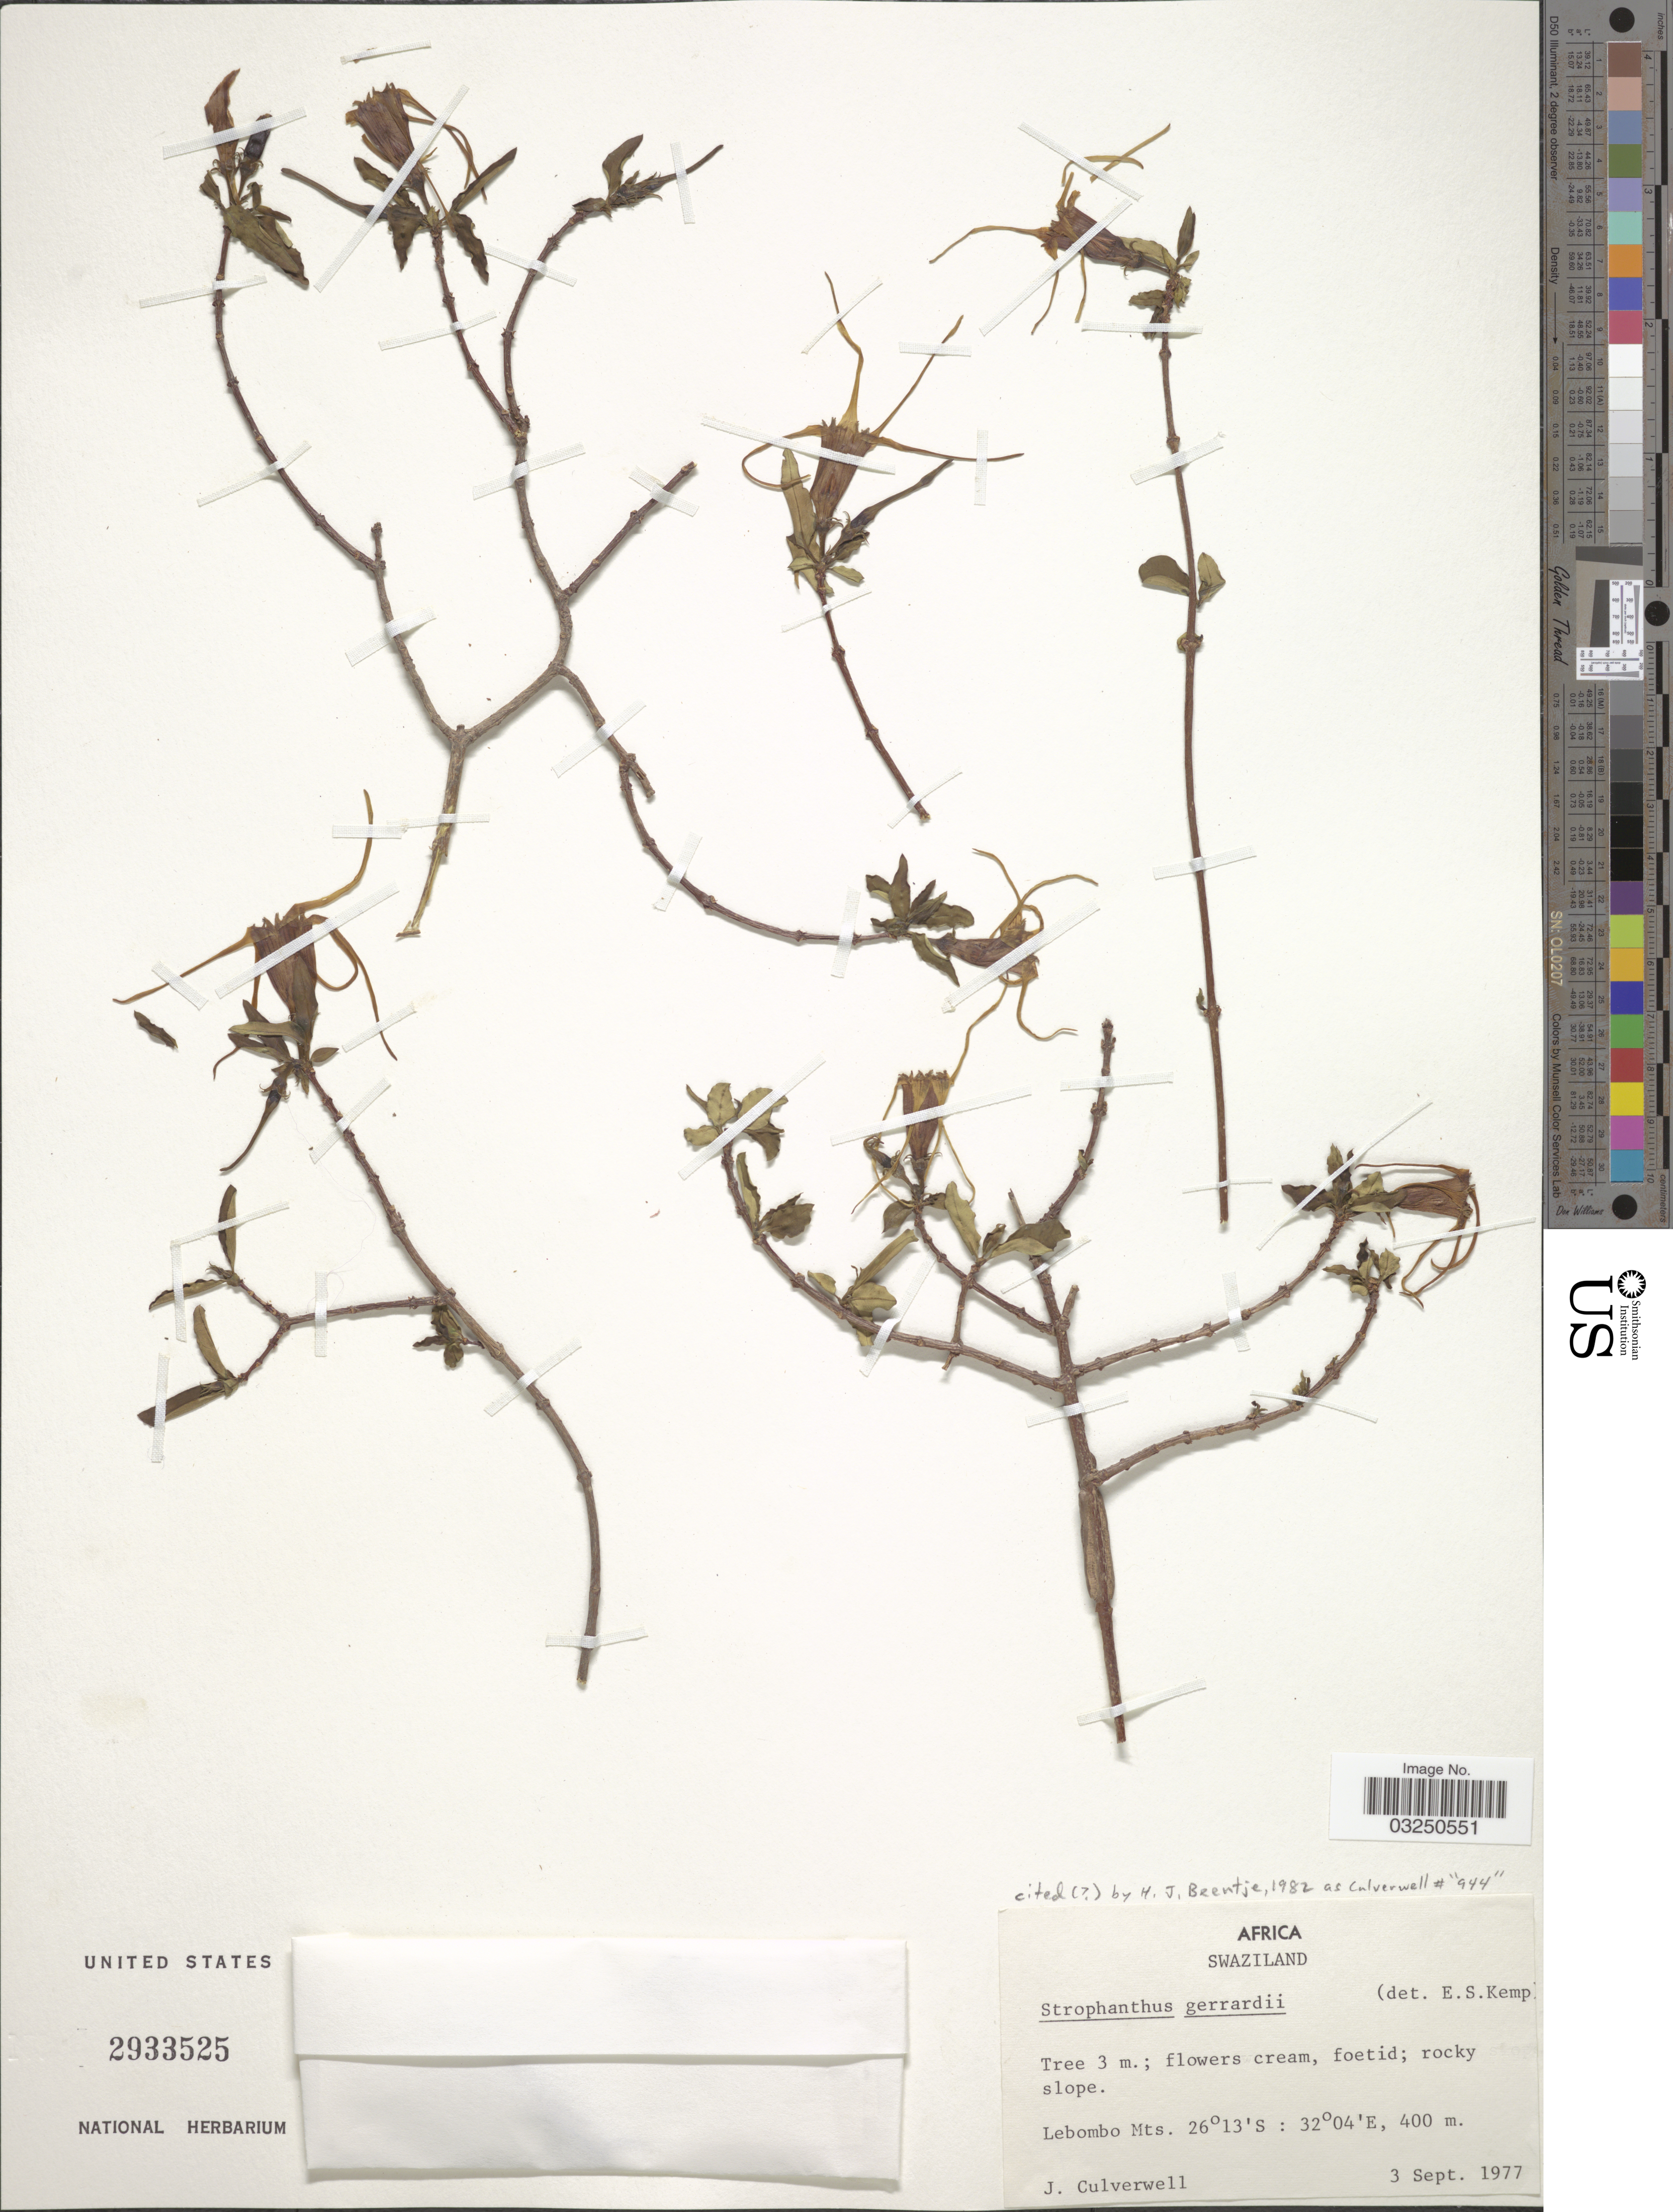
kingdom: Plantae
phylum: Tracheophyta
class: Magnoliopsida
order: Gentianales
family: Apocynaceae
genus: Strophanthus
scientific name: Strophanthus gerrardii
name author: Stapf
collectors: J. Culverwell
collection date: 1977-09-03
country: Eswatini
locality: Lebombo Mts.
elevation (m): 400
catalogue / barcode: US 2933525